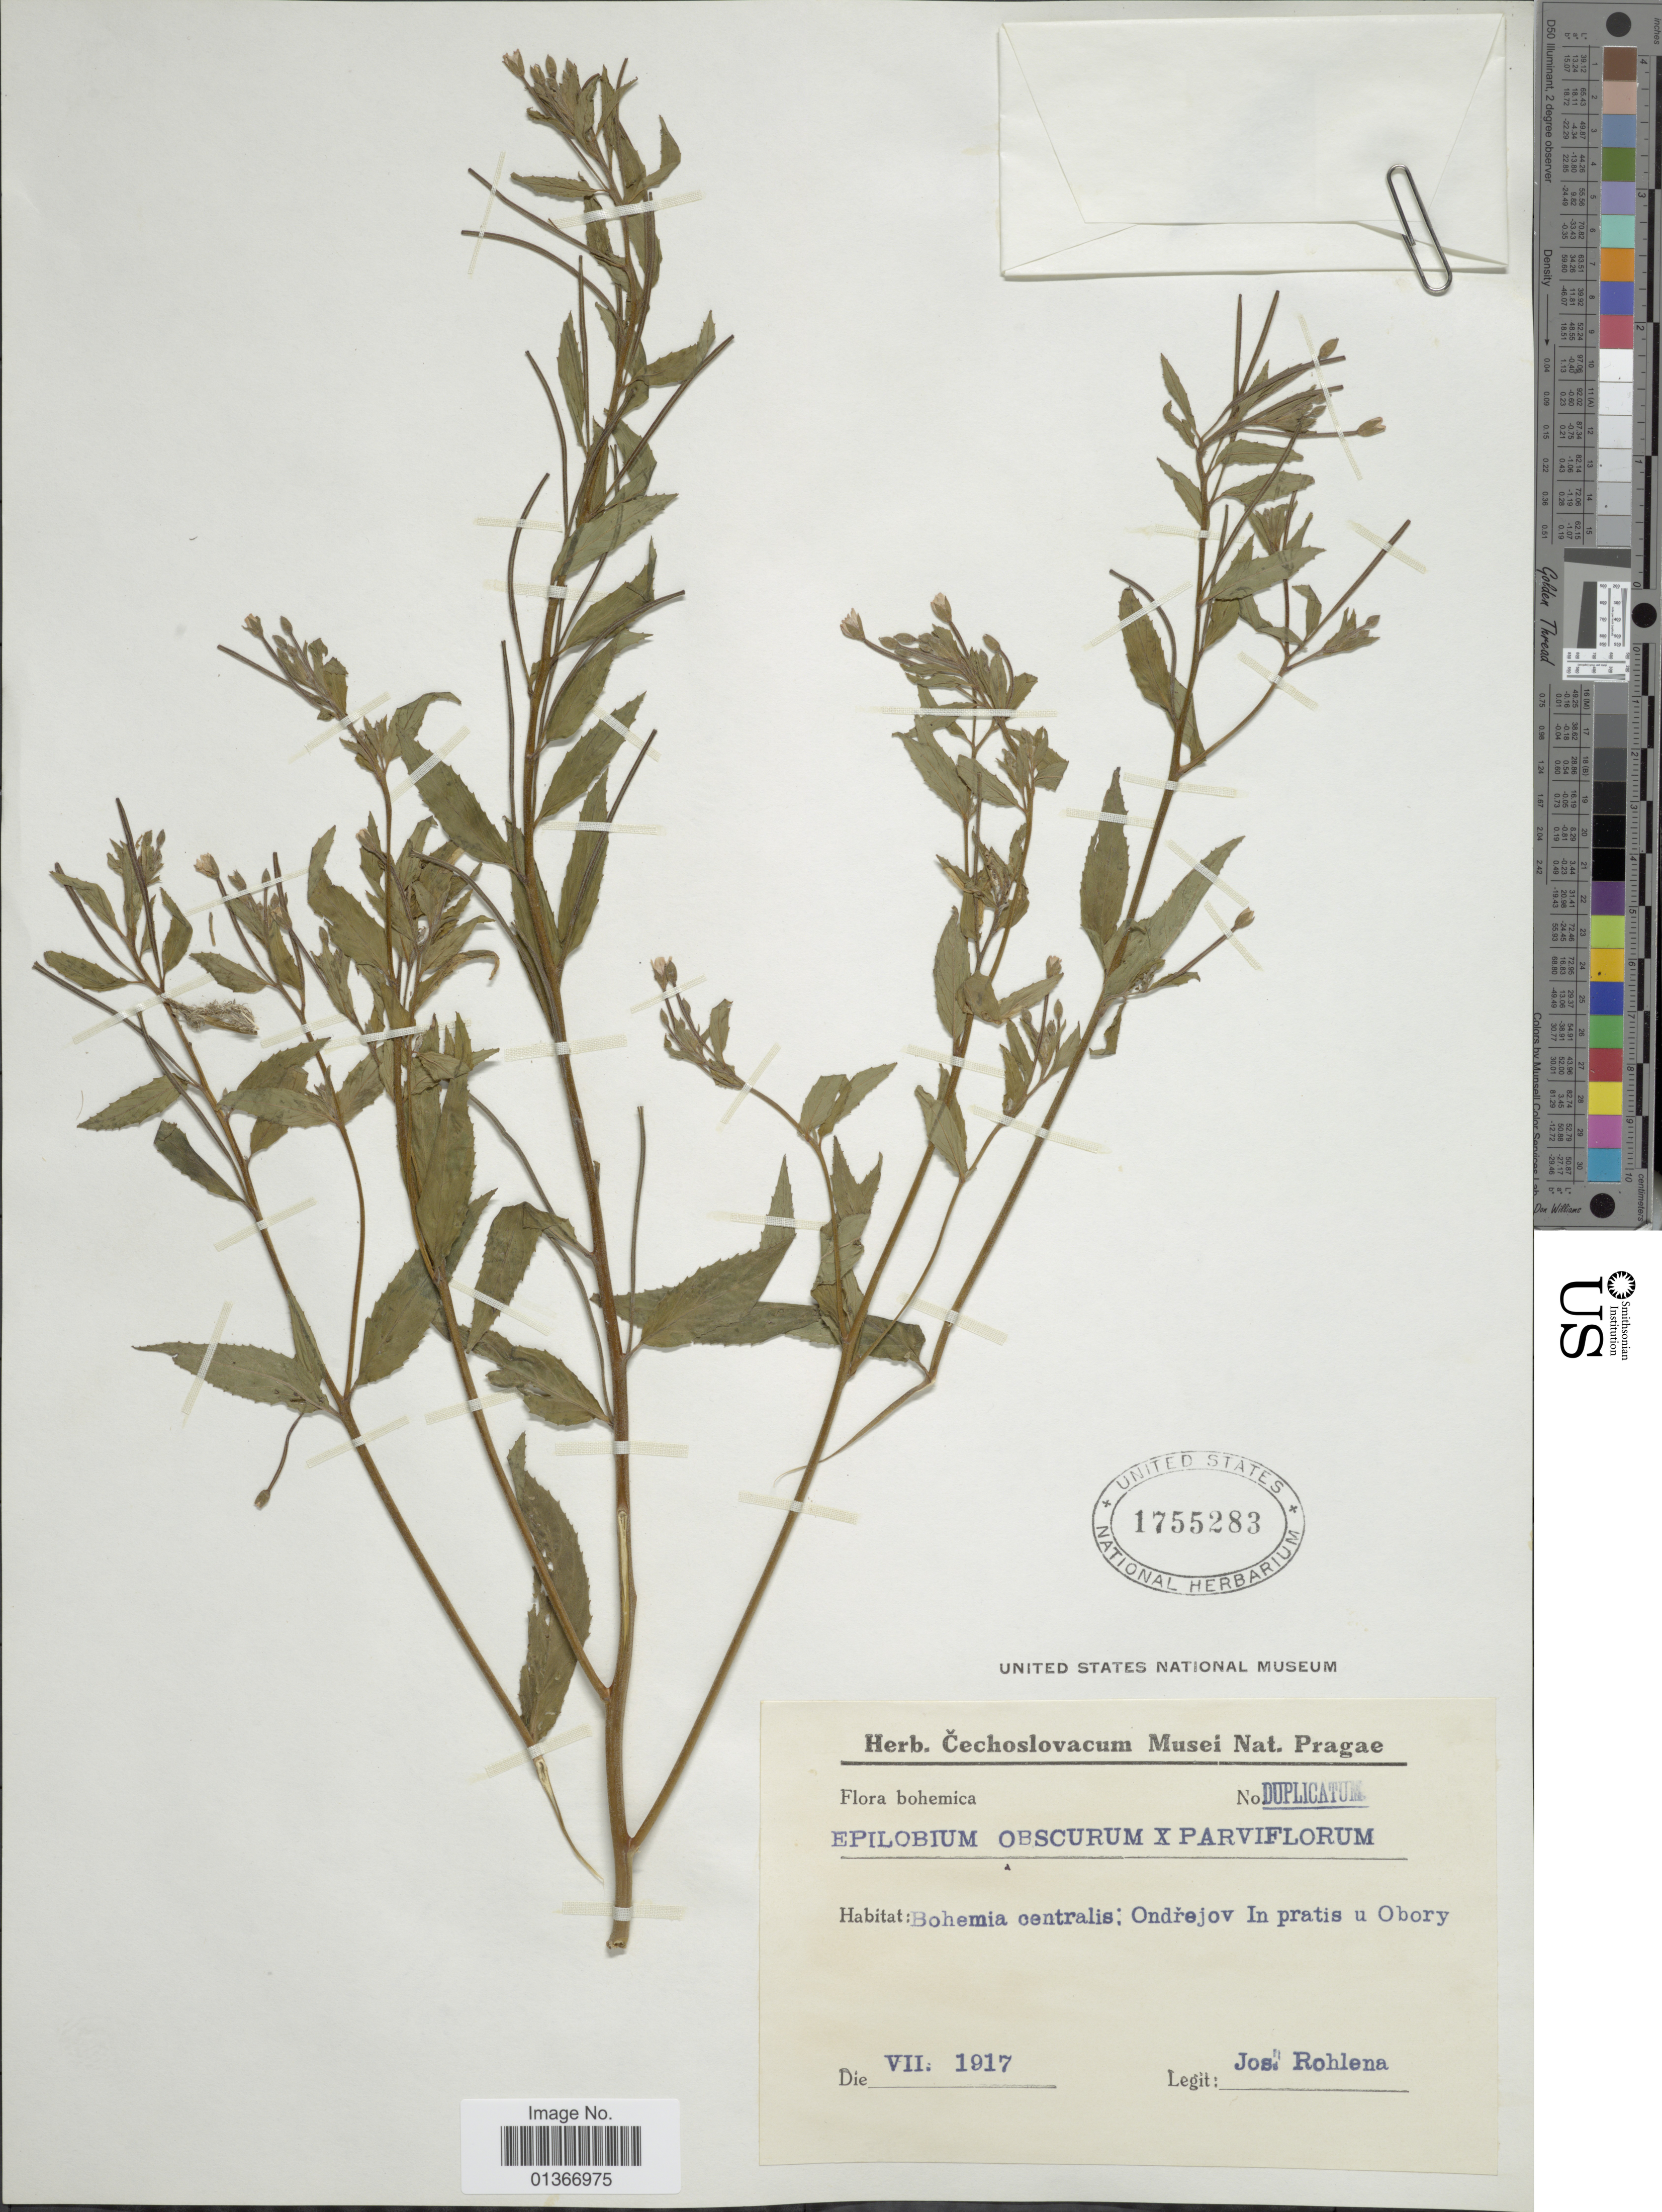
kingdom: Plantae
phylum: Tracheophyta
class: Magnoliopsida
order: Myrtales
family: Onagraceae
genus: Epilobium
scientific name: Epilobium obscurum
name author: Schreb.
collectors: J. Rohlena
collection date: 1917-07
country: Czechia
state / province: Central Bohemian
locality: Bohemia centralis: Ondrejov In pratis u Obory.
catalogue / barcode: US 1755283